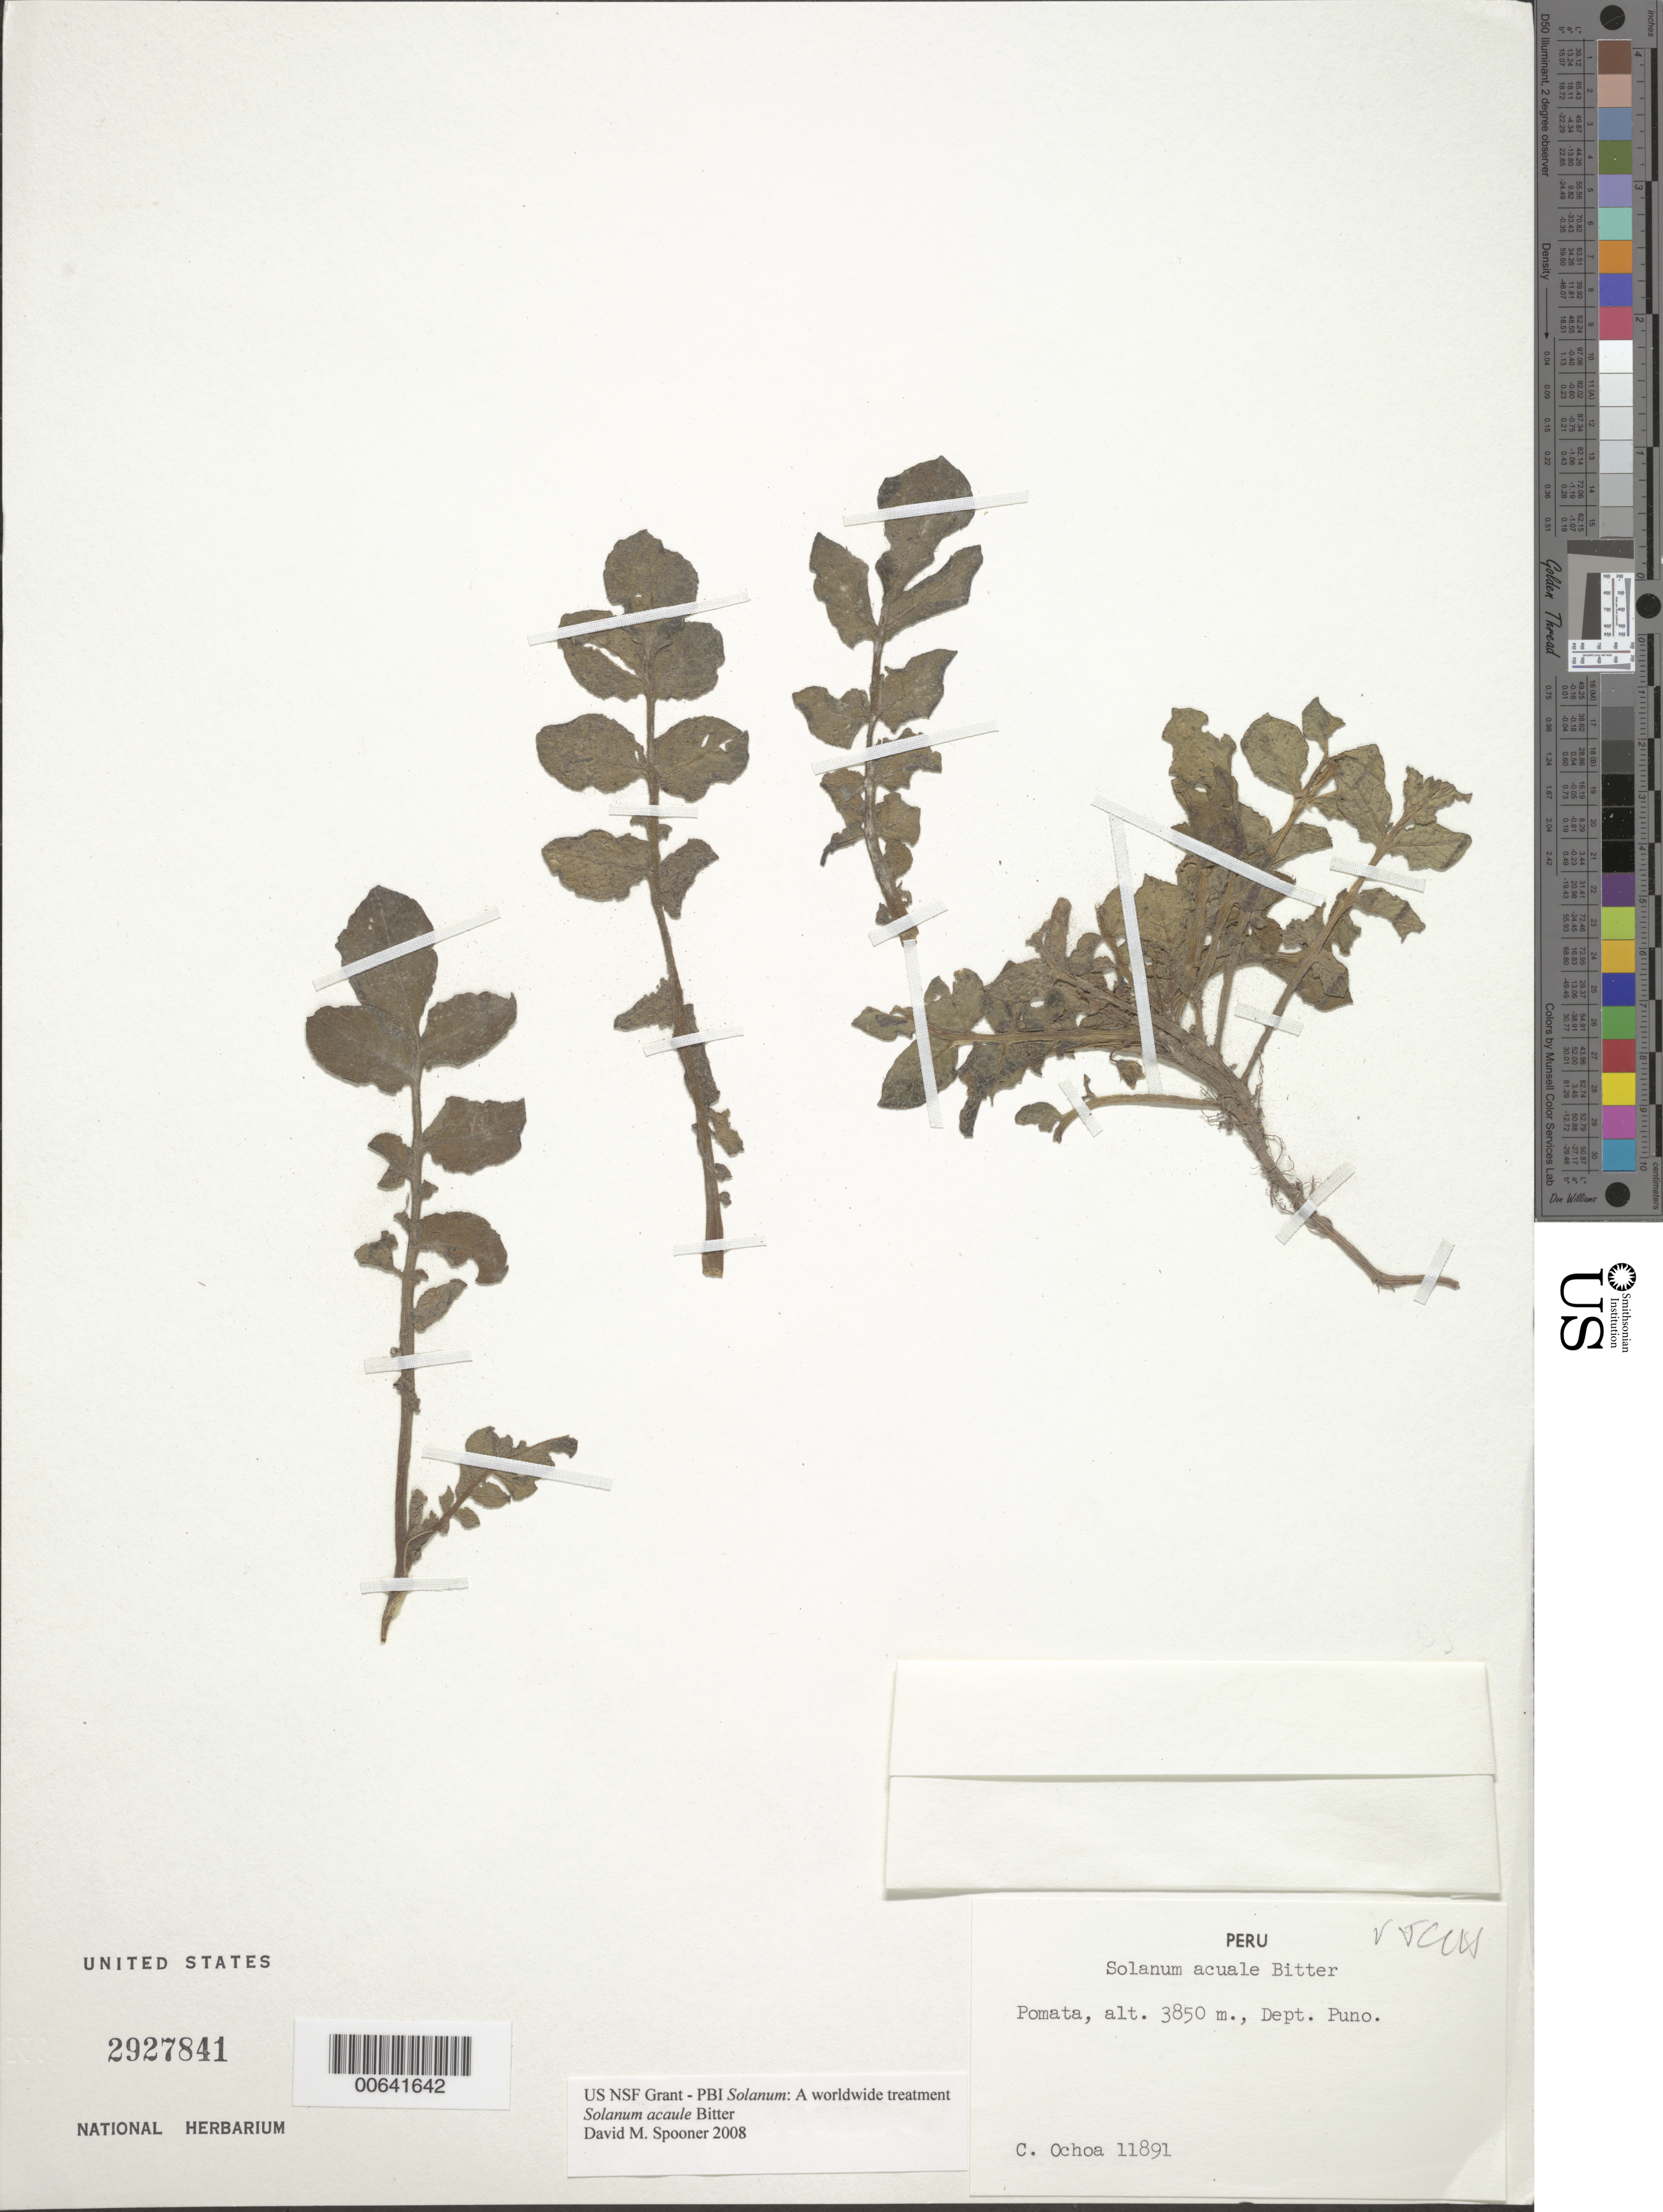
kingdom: Plantae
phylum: Tracheophyta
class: Magnoliopsida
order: Solanales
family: Solanaceae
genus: Solanum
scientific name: Solanum acaule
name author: Bitter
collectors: C. Ochoa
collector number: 11891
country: Peru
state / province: Puno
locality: Pomata, Dept. Puno.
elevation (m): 3850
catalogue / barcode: US 2927841